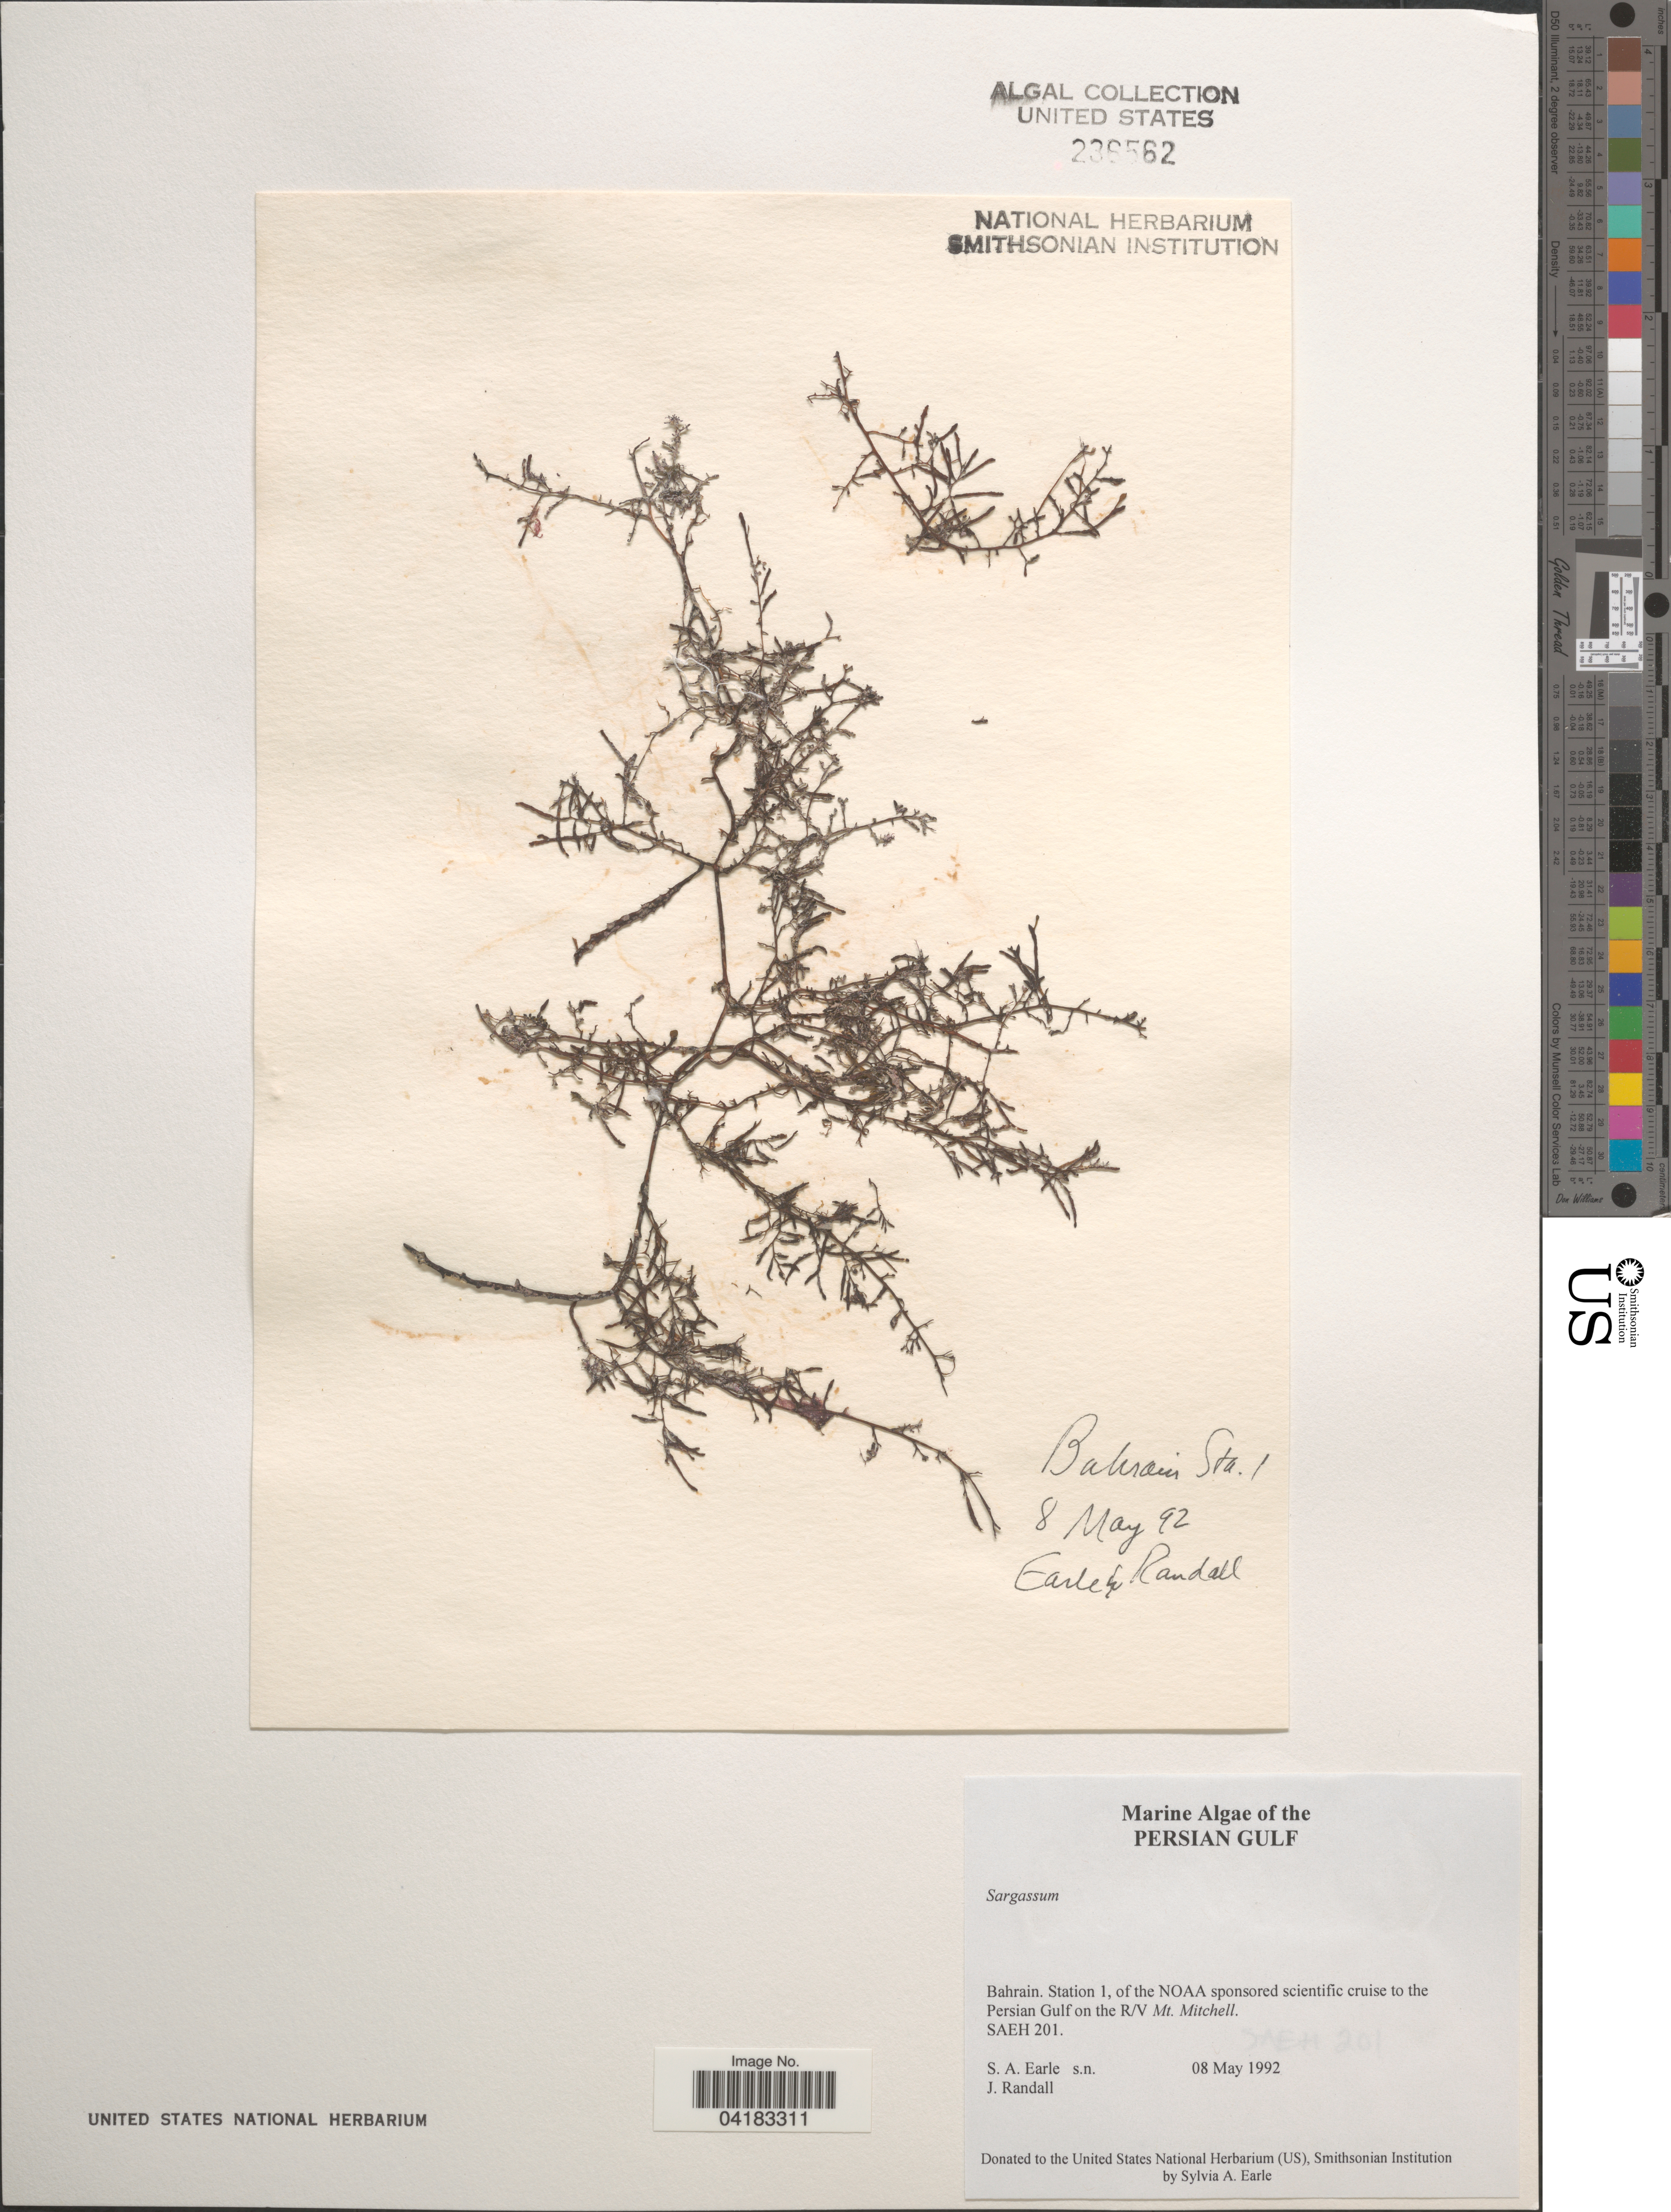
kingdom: Chromista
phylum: Ochrophyta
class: Phaeophyceae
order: Fucales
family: Sargassaceae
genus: Sargassum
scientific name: Sargassum sp.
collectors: S. A. Earle & J. Randall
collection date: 1992-05-08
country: Bahrain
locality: Persian Gulf. Bahrain. Station 1, of the NOAA sponsored scientific cruise to the Persian Gulf on the R/V Mt. Mitchell. SAEH 201.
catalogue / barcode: US 236562